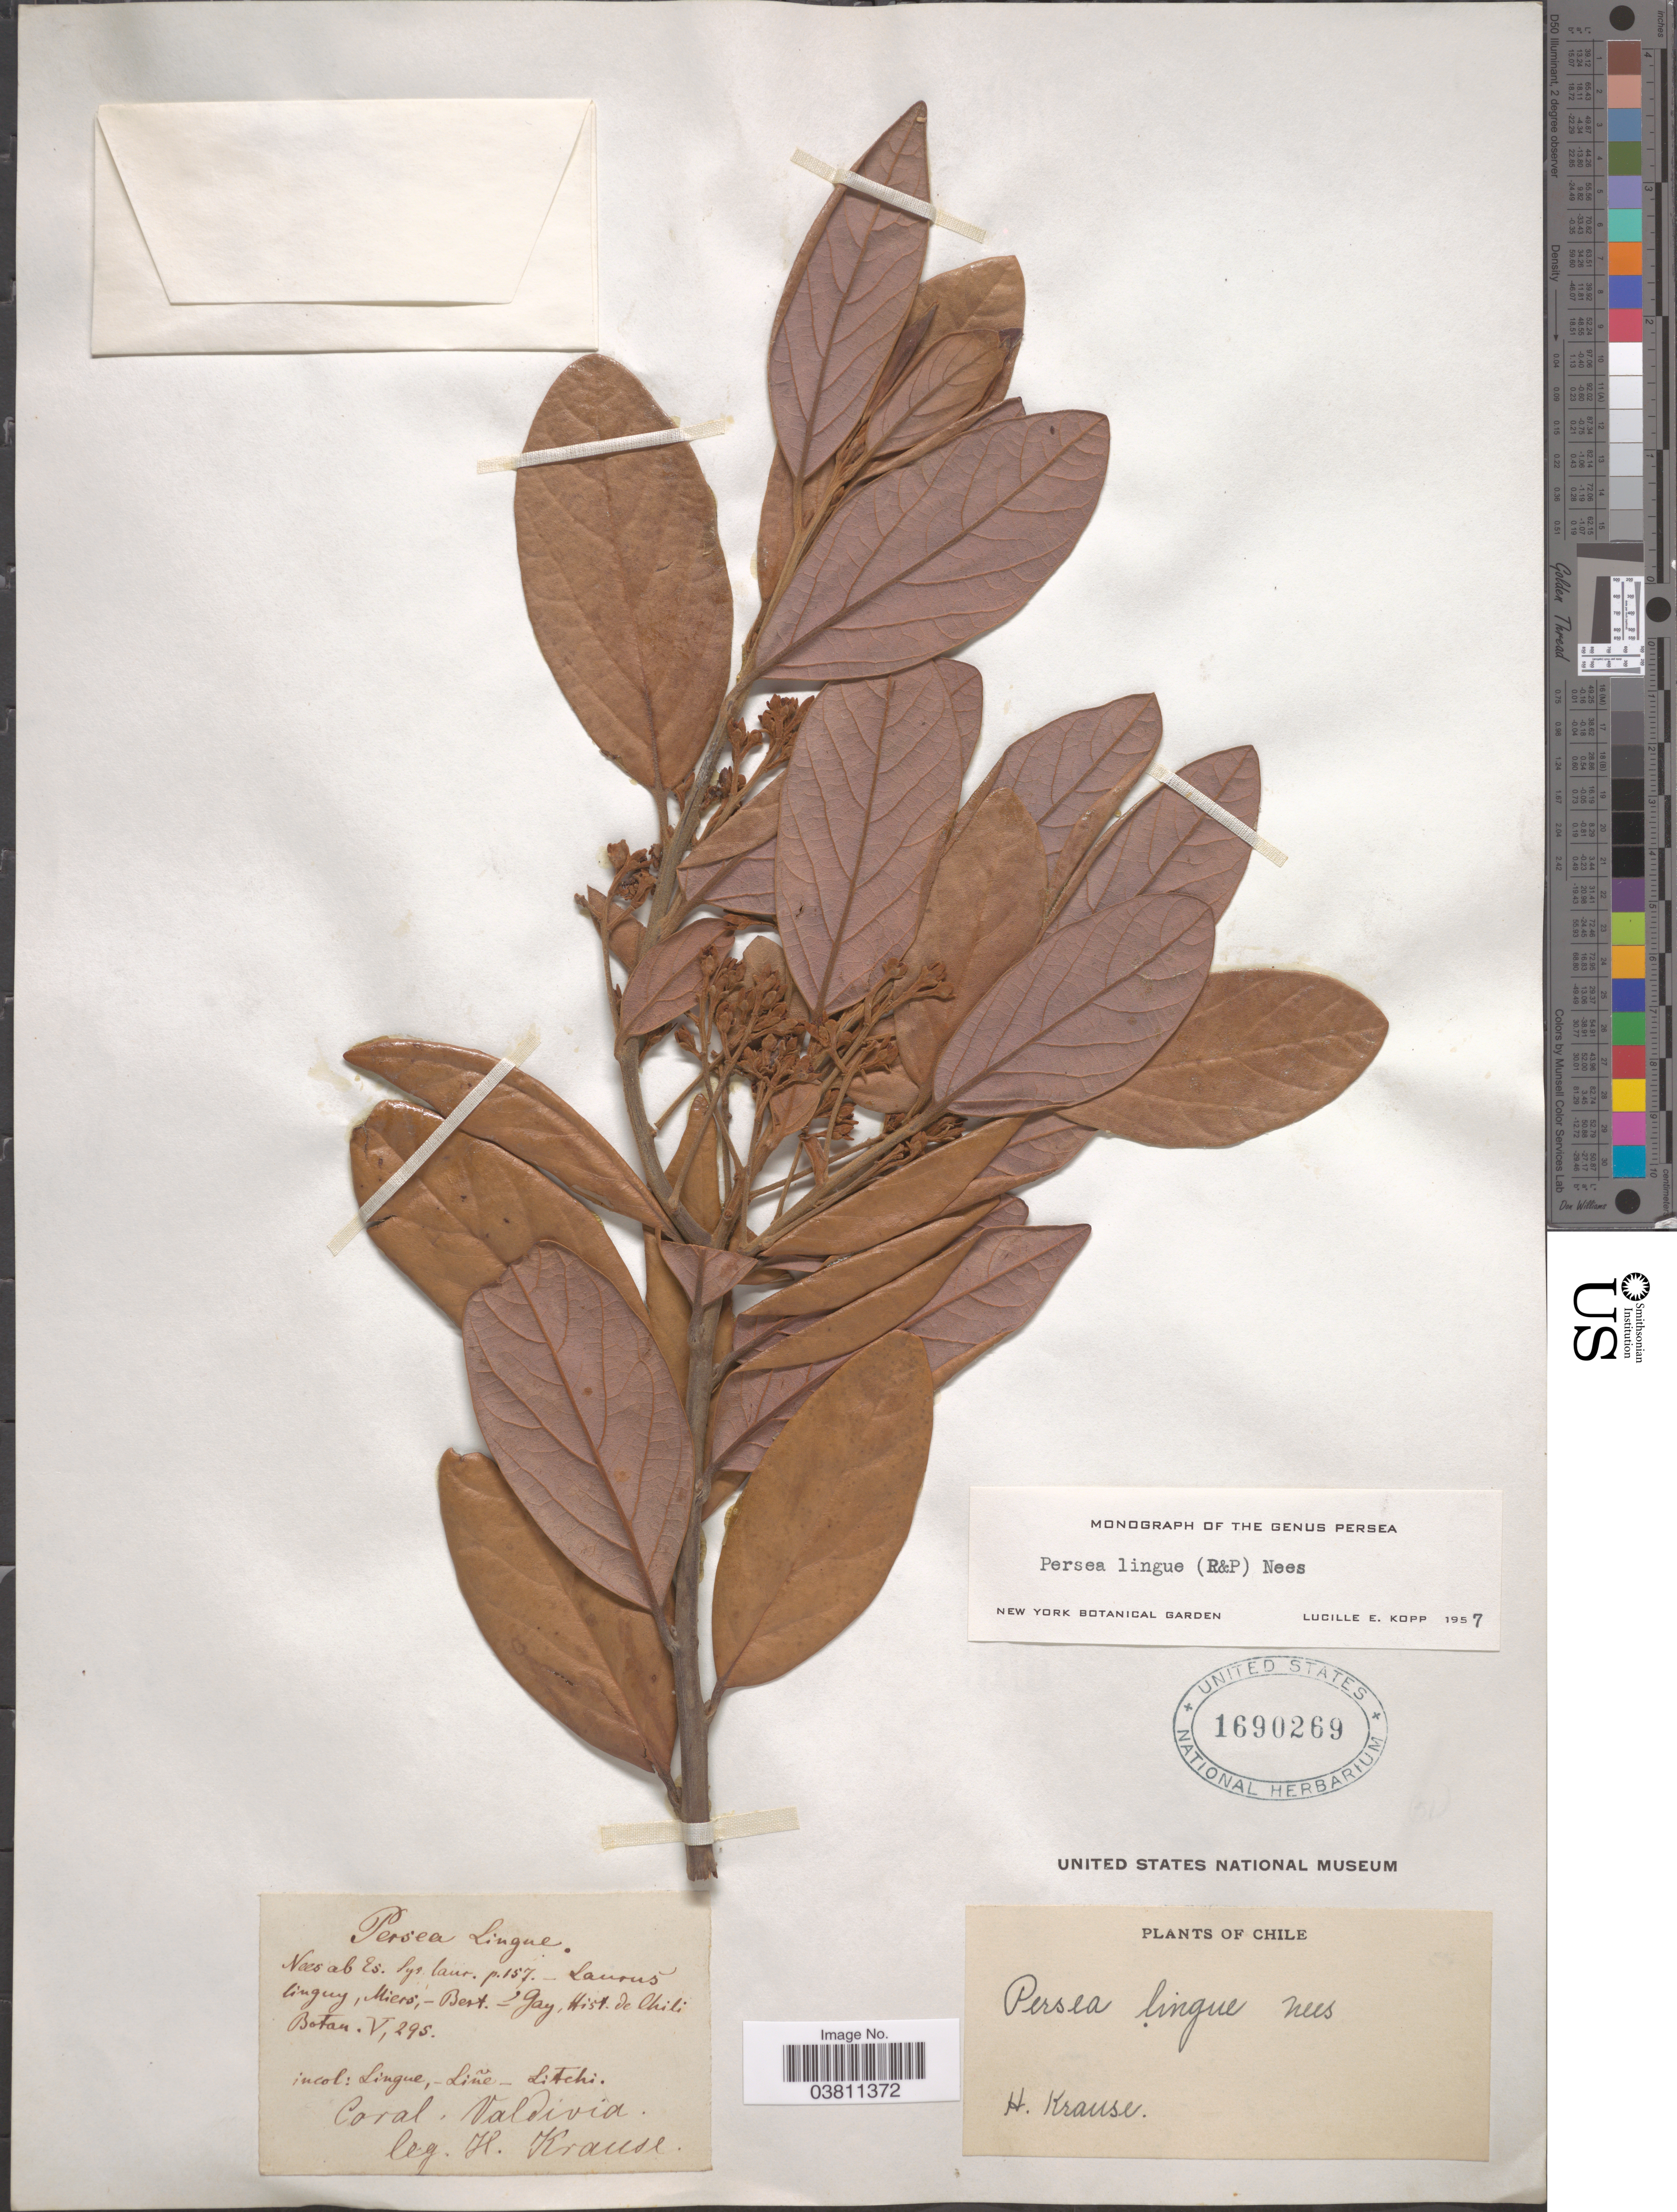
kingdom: Plantae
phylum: Tracheophyta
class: Magnoliopsida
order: Laurales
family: Lauraceae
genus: Persea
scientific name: Persea lingue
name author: Nees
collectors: H. Krause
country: Chile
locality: Coral, Valdivia.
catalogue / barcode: US 1690269